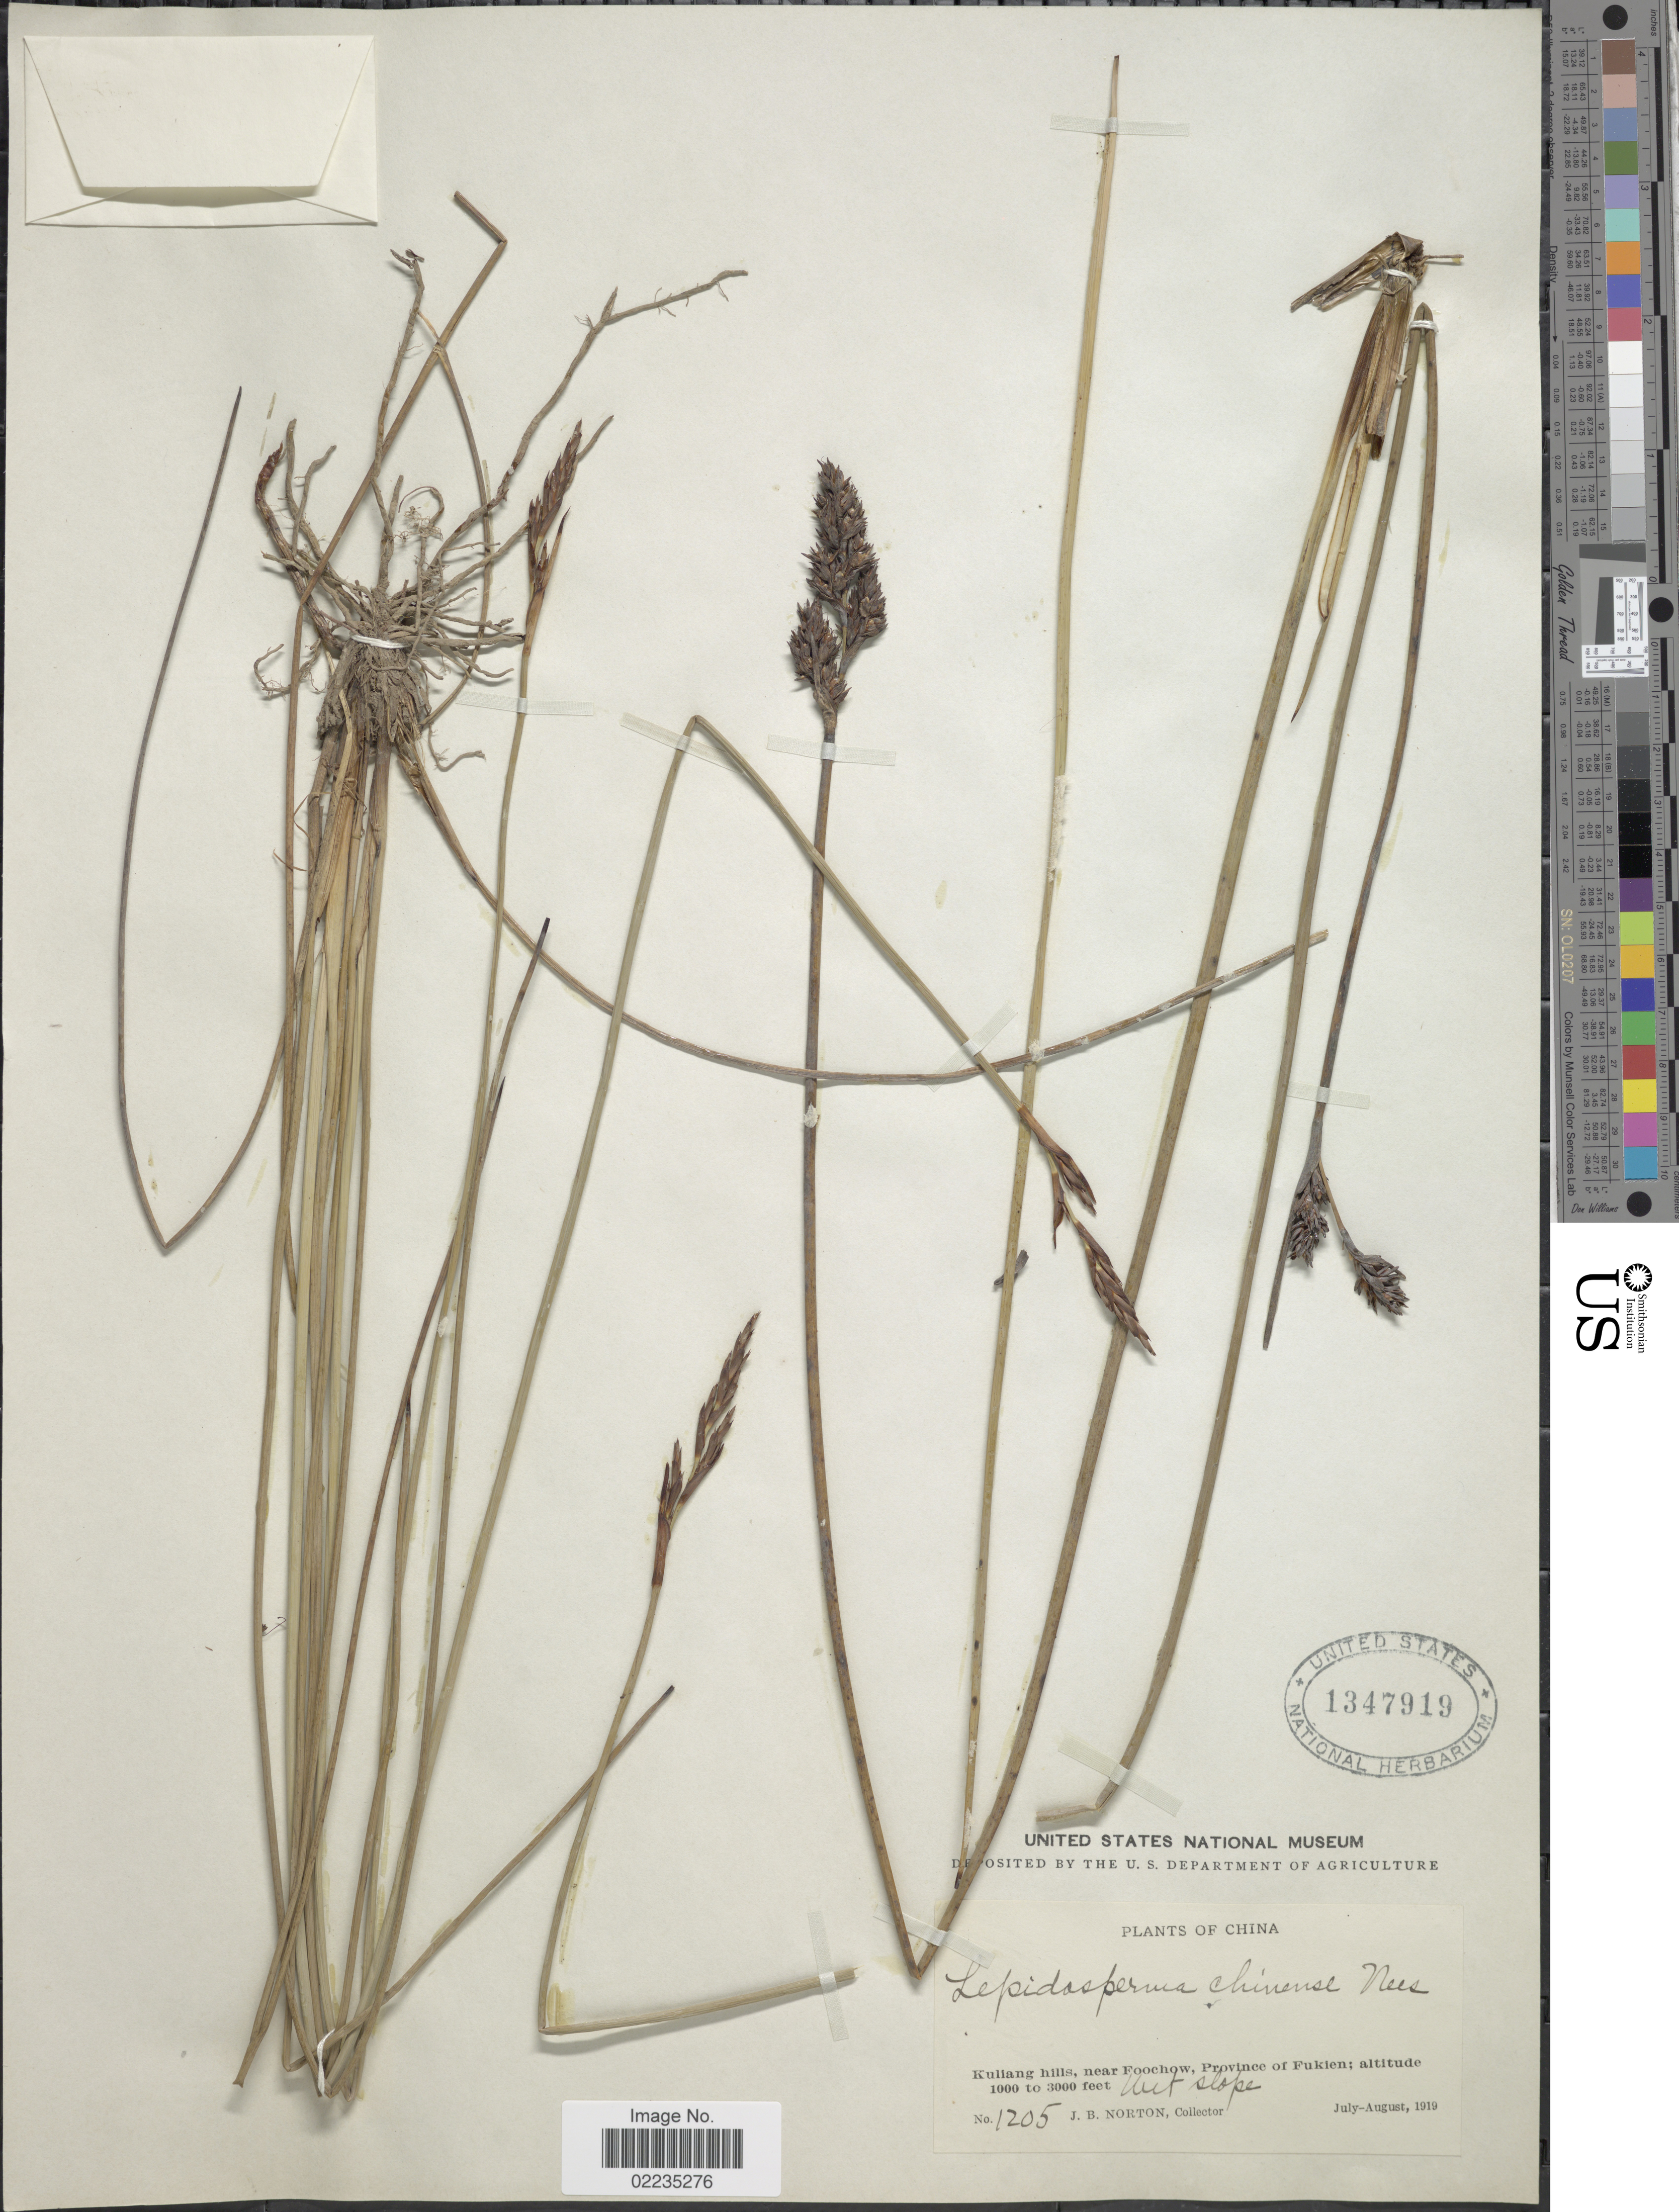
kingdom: Plantae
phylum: Tracheophyta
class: Liliopsida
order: Poales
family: Cyperaceae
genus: Lepidosperma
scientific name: Lepidosperma chinense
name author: Nees & Meyen ex Kunth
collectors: J. B. Norton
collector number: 1205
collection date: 1919-07/1919-08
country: China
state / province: Fujian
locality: Kuliang hills, near Foochow, Province of Fukien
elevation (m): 305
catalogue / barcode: US 1347919